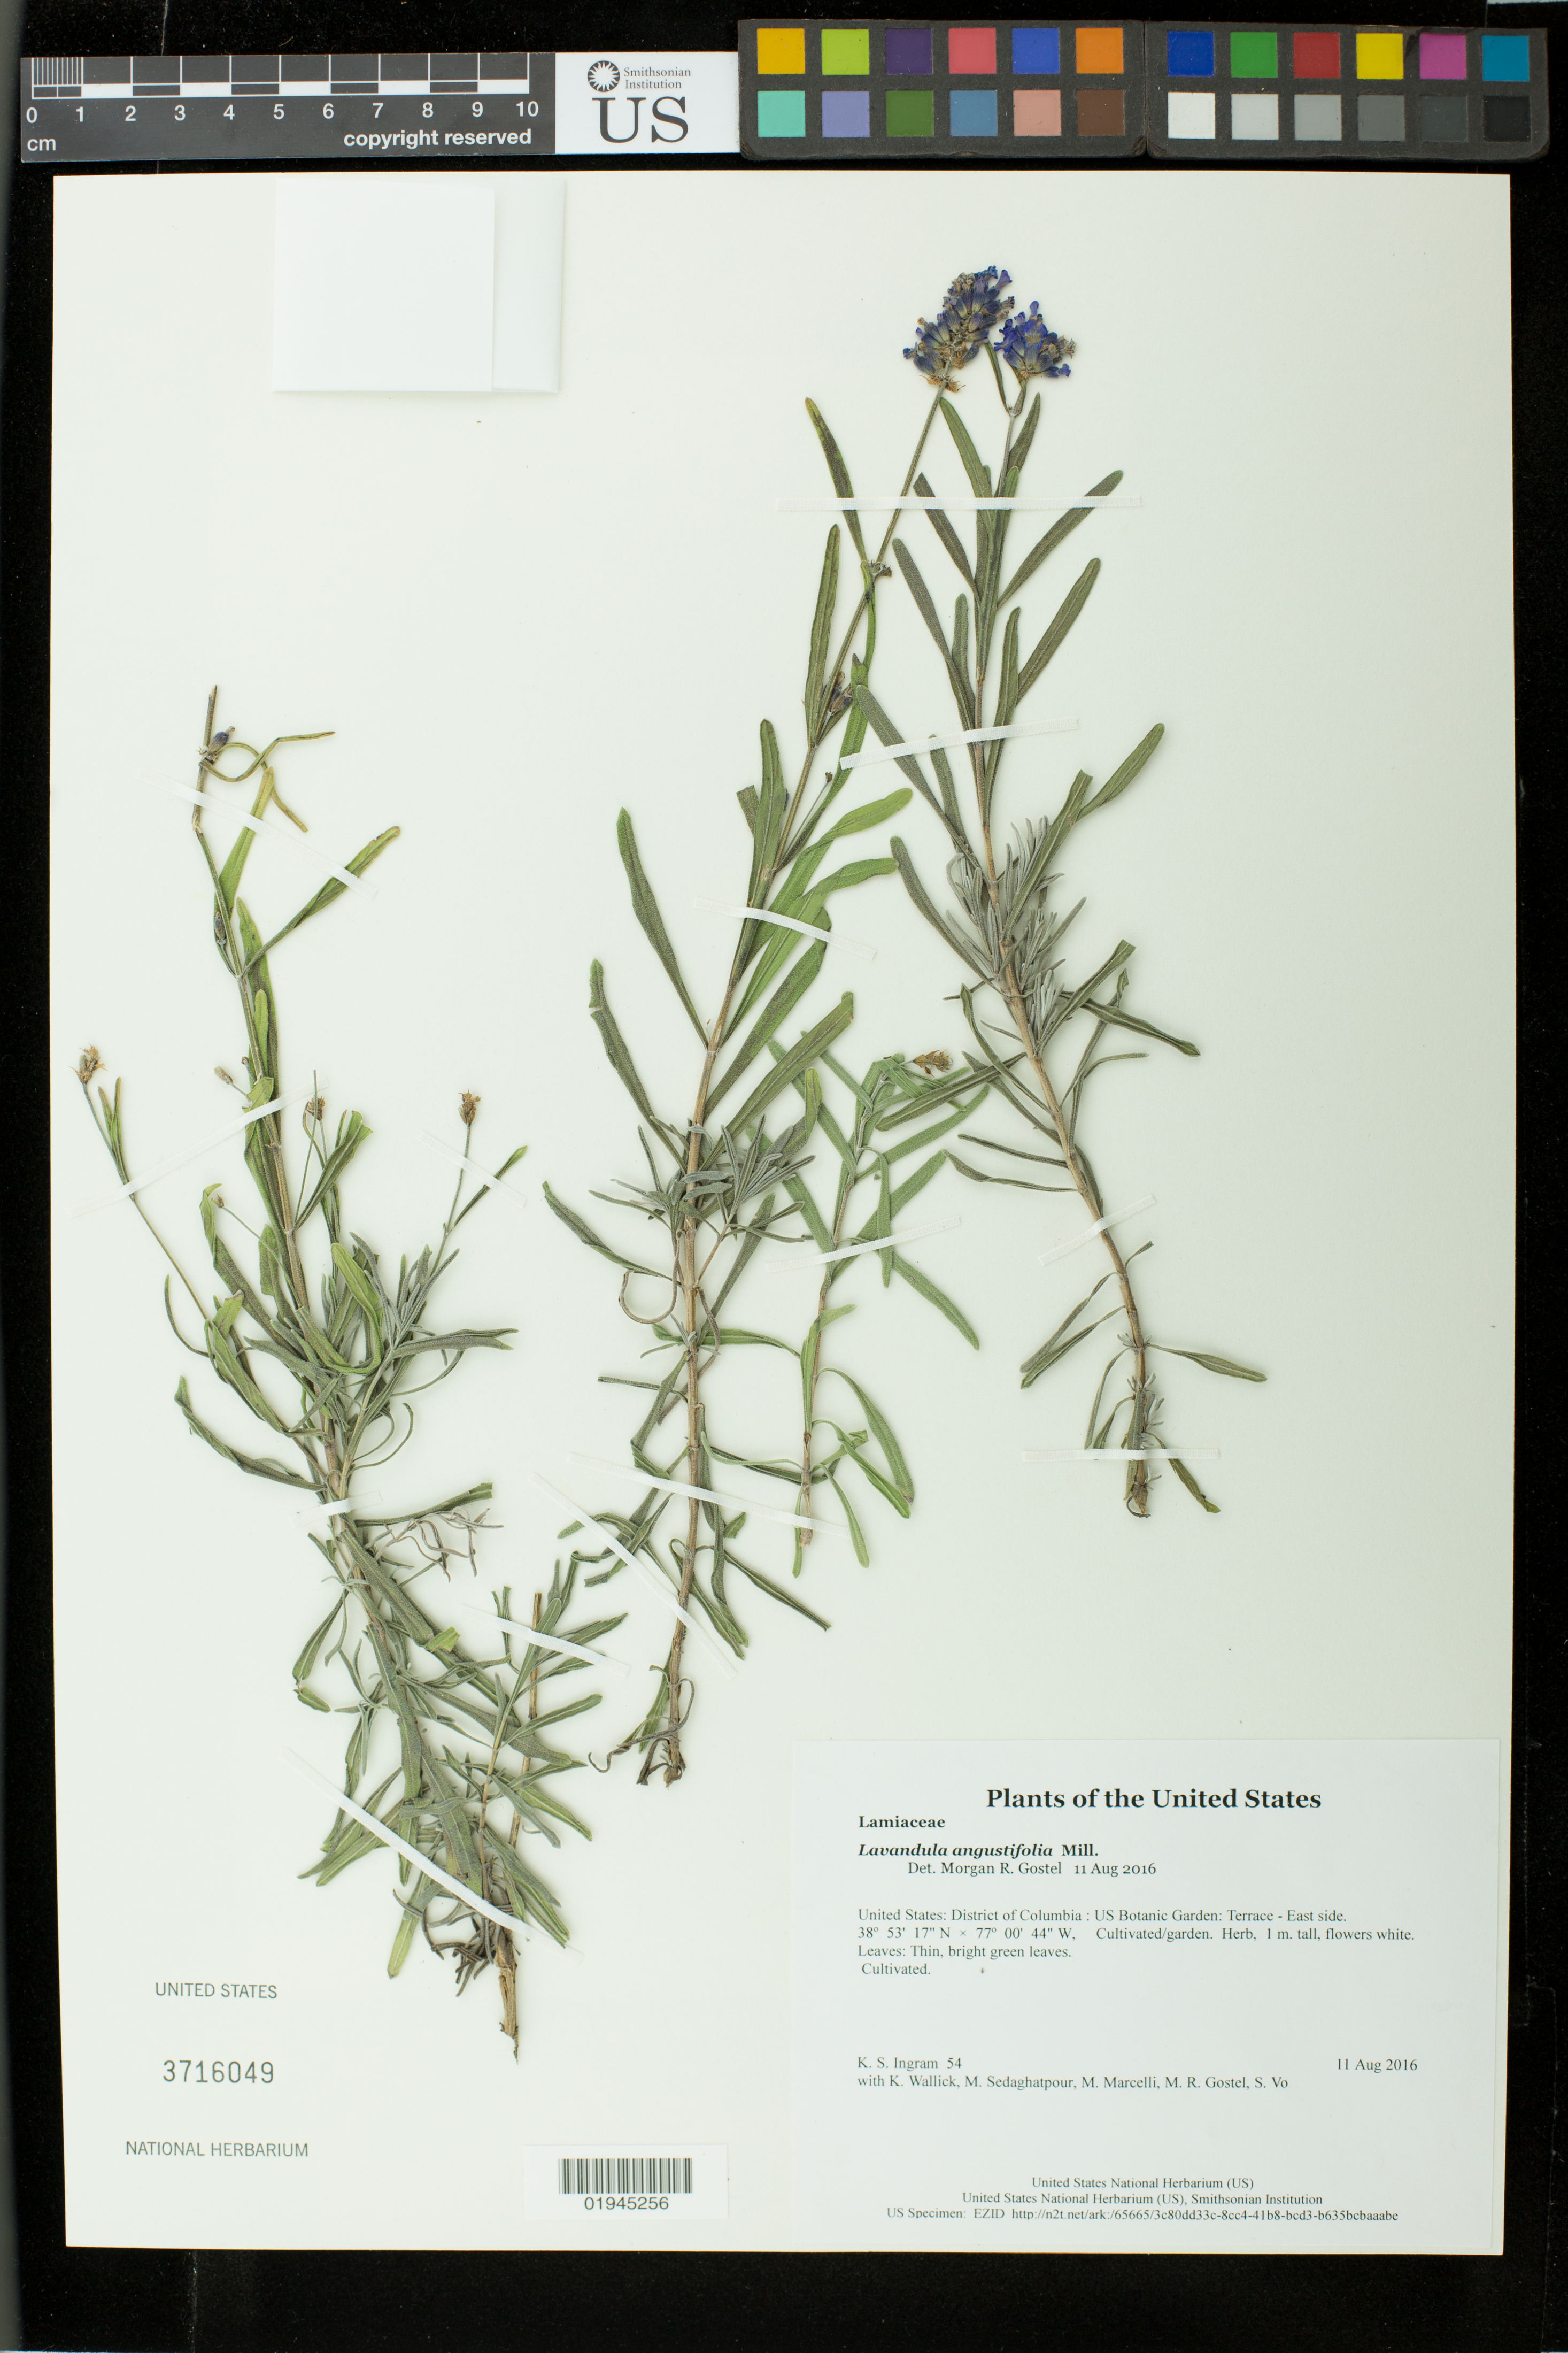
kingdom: Plantae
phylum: Tracheophyta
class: Magnoliopsida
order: Lamiales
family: Lamiaceae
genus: Lavandula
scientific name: Lavandula angustifolia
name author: Mill.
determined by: Gostel, Morgan R., (BRIT), Botanical Research Institute of Texas (UNITED STATES)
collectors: K. S. Ingram, K. Wallick, M. Sedaghatpour, M. Marcelli, M. R. Gostel & S. Vo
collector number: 54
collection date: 2016-08-11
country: United States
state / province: District of Columbia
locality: US Botanic Garden: Terrace - East side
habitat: Cultivated/garden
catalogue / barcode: US 3716049